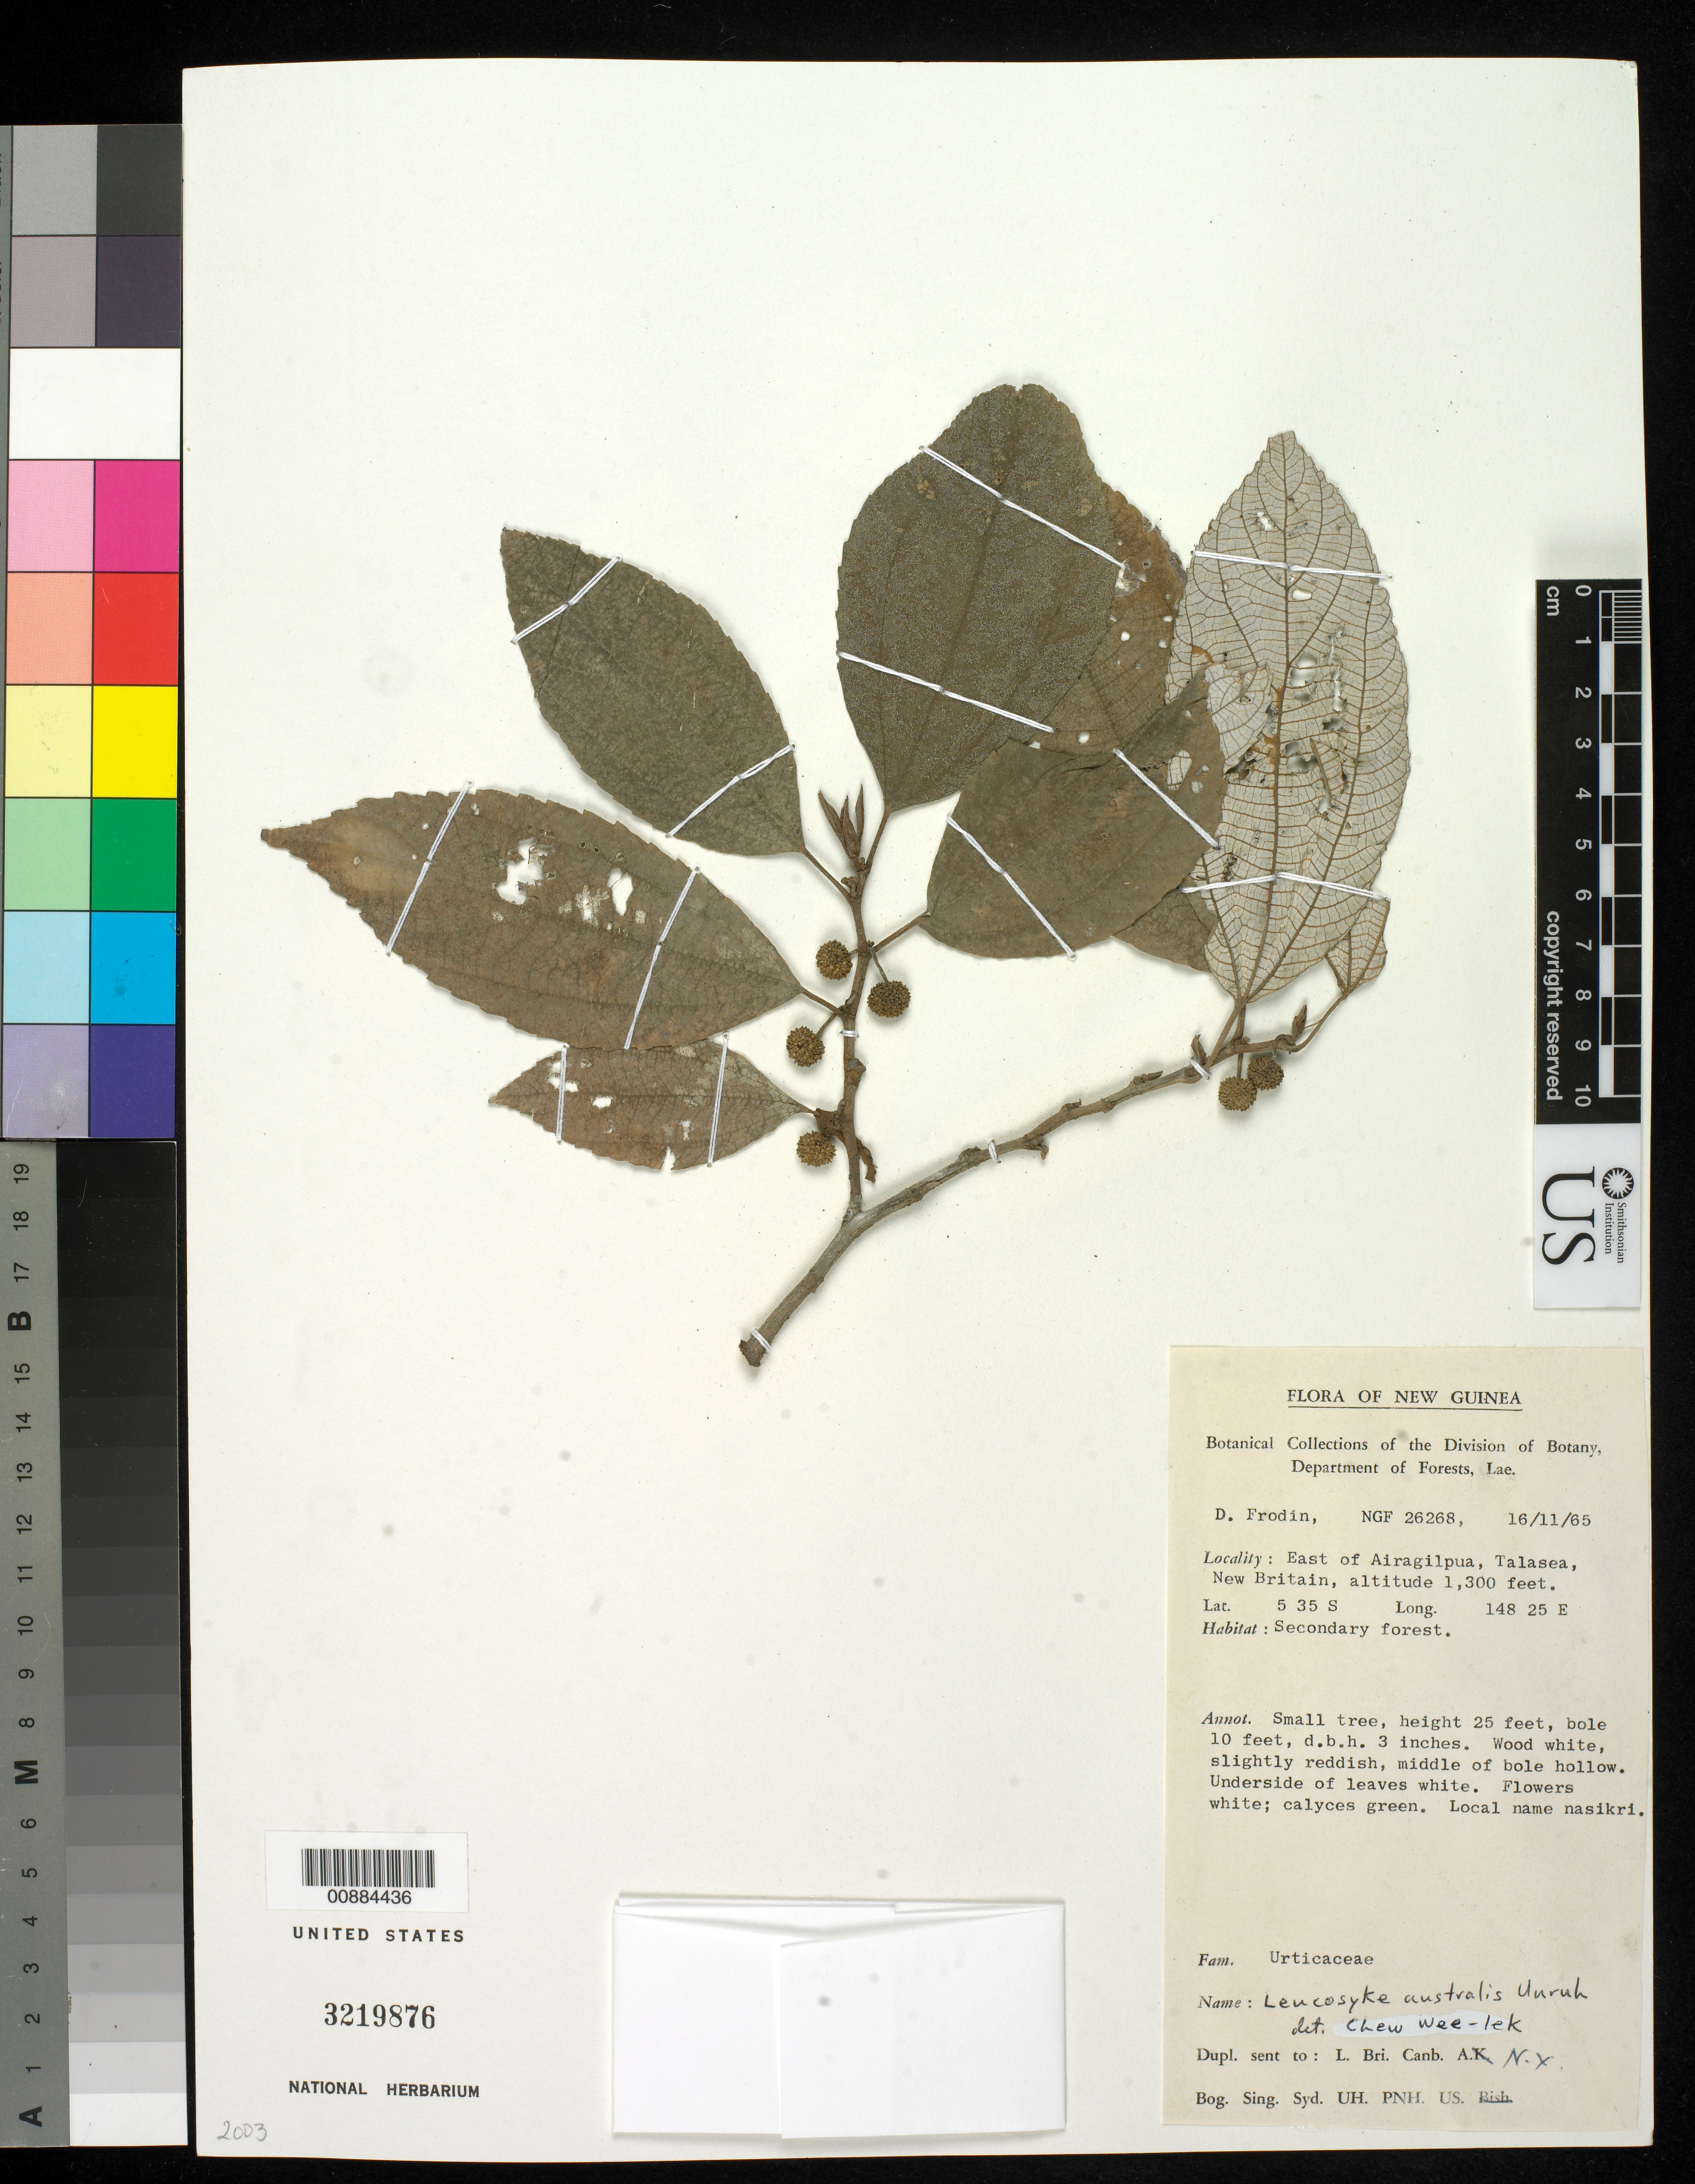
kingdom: Plantae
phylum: Tracheophyta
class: Magnoliopsida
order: Rosales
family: Urticaceae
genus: Leucosyke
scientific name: Leucosyke australis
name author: Unruh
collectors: D. G. Frodin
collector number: NGF 26268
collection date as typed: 16 Nov 1965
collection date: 1965-11-16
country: Papua New Guinea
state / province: West New Britain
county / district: Talasea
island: New Britain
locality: New Guinea, East of Airagilpua, Talasea, New Britain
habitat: Secondary forest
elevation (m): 396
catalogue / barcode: US 3219876